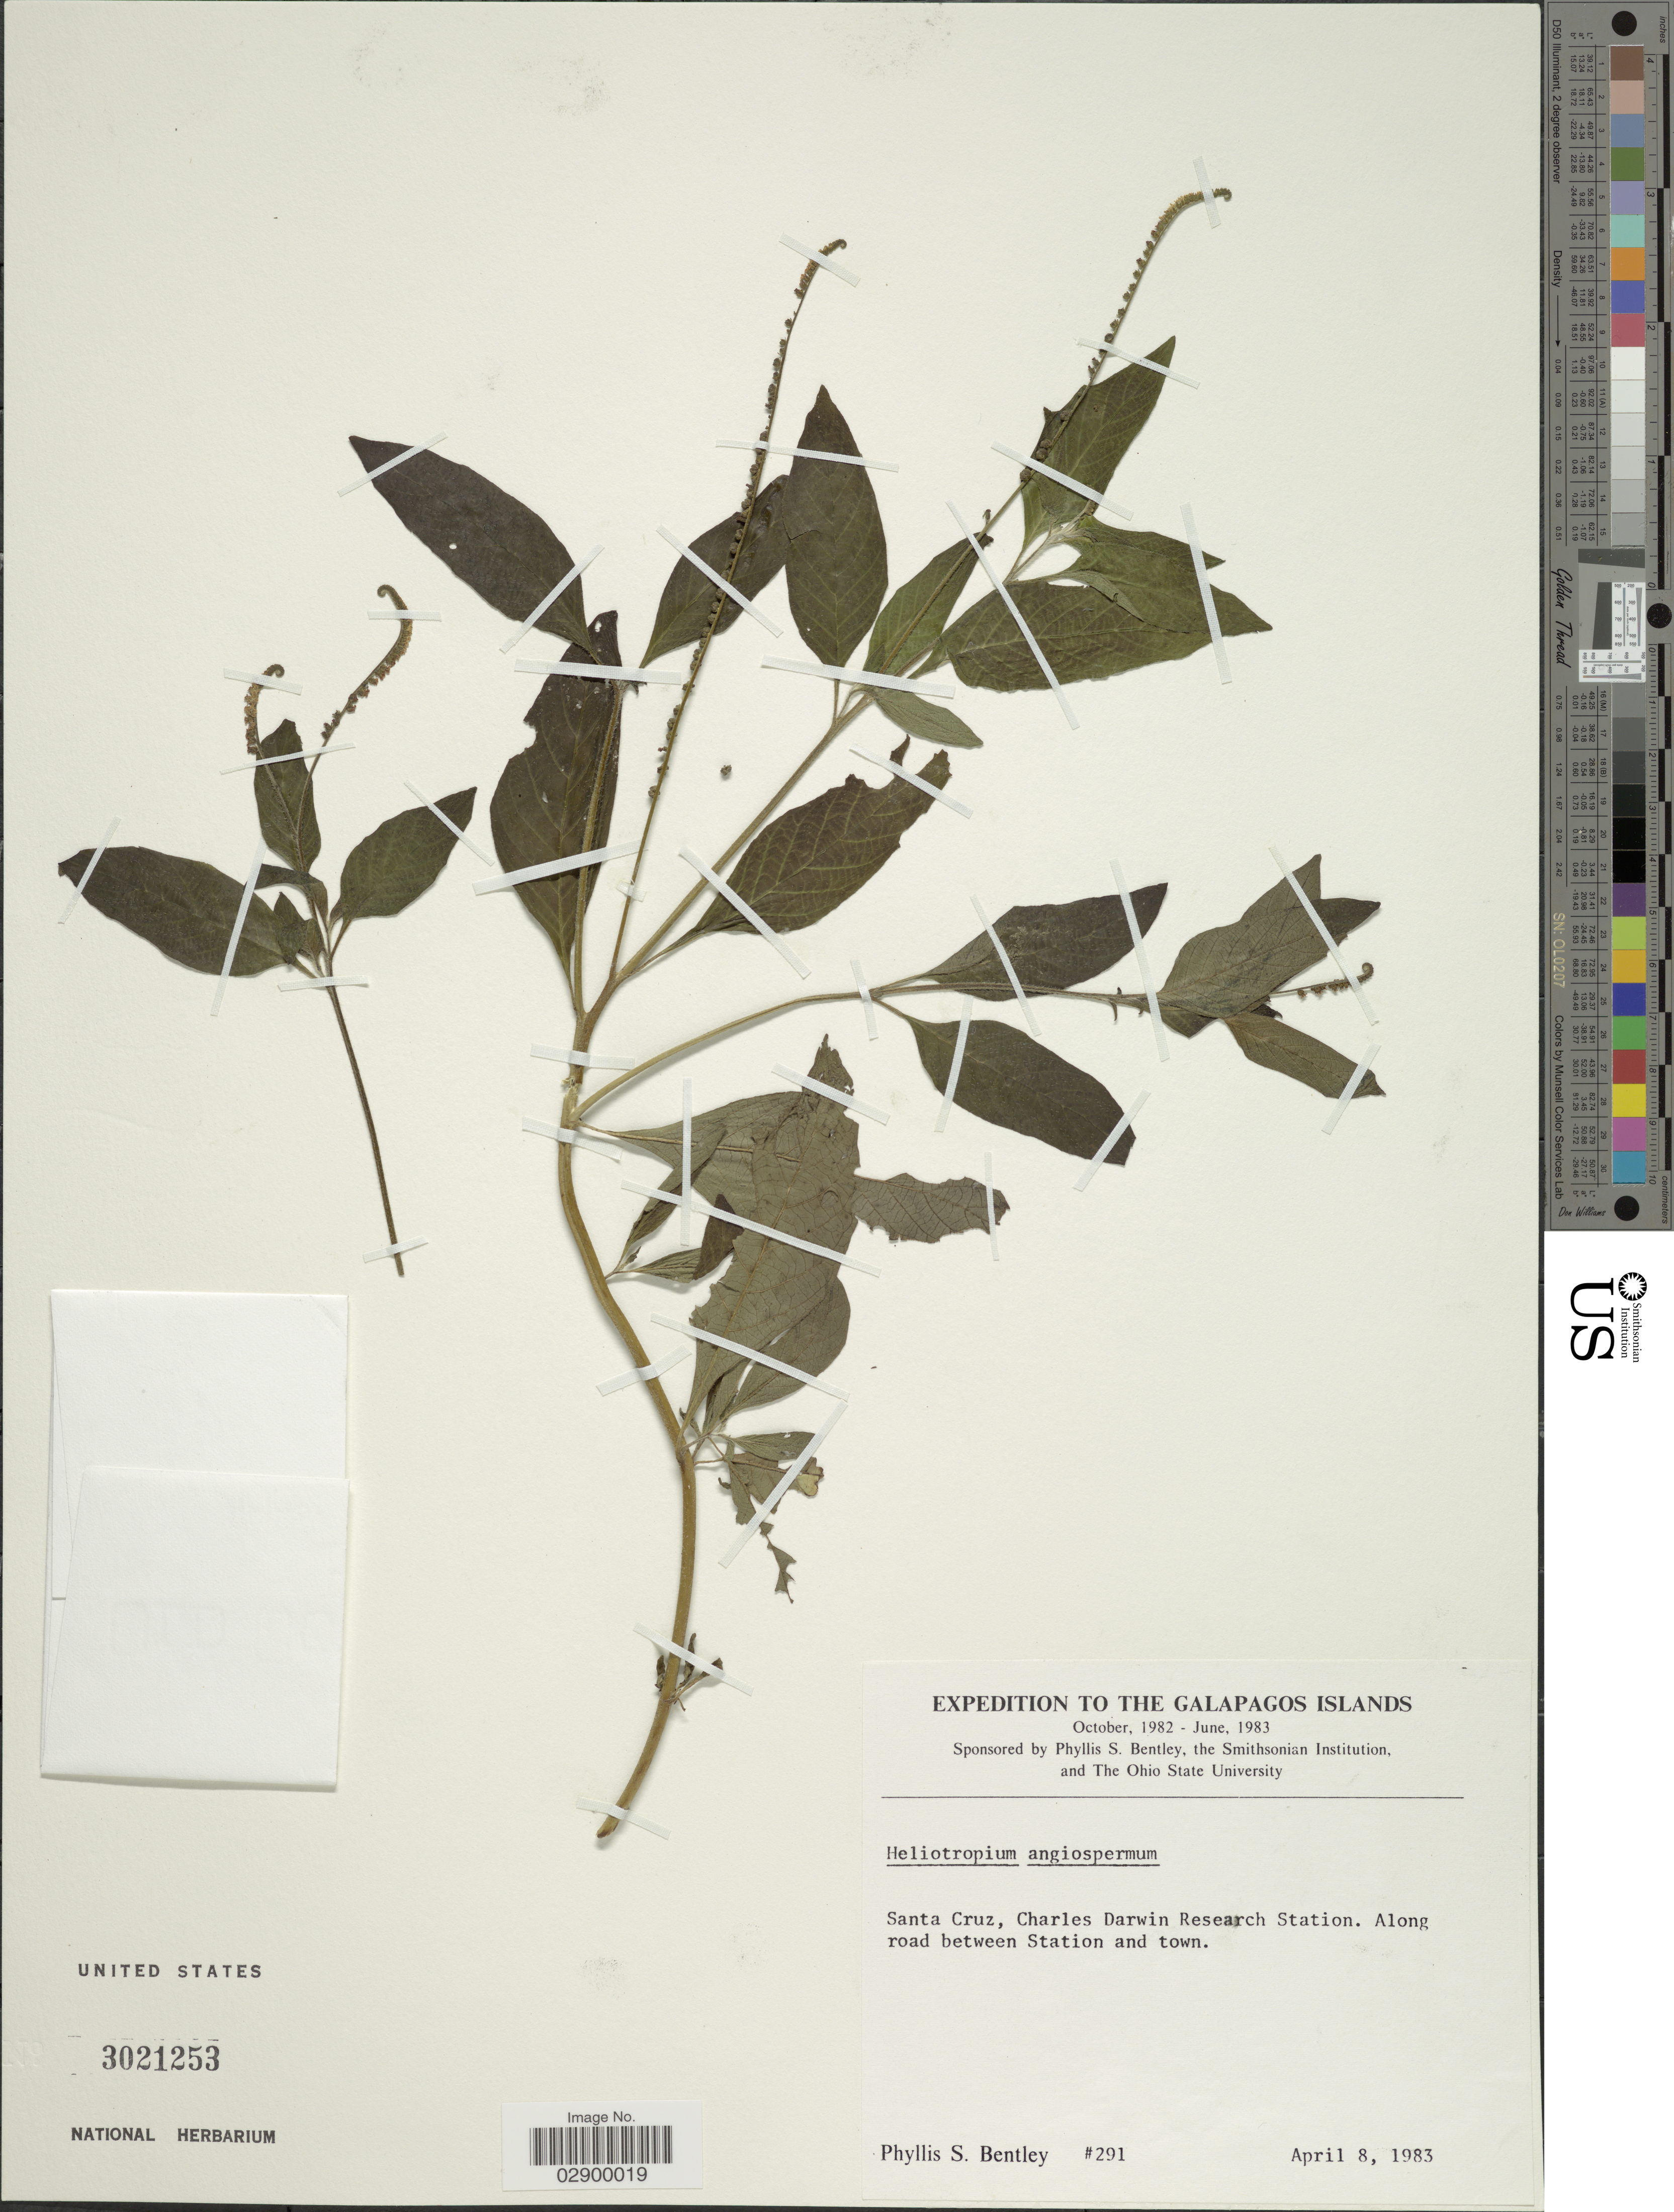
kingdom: Plantae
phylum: Tracheophyta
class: Magnoliopsida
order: Boraginales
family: Heliotropiaceae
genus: Heliotropium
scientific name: Heliotropium angiospermum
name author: Murray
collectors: P. S. Bentley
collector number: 291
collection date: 1983-04-08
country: Ecuador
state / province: Colón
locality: The Galapagos Islands. Santa Cruz, Charles Darwin Research Station. Along road between Station and town.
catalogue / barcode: US 3021253